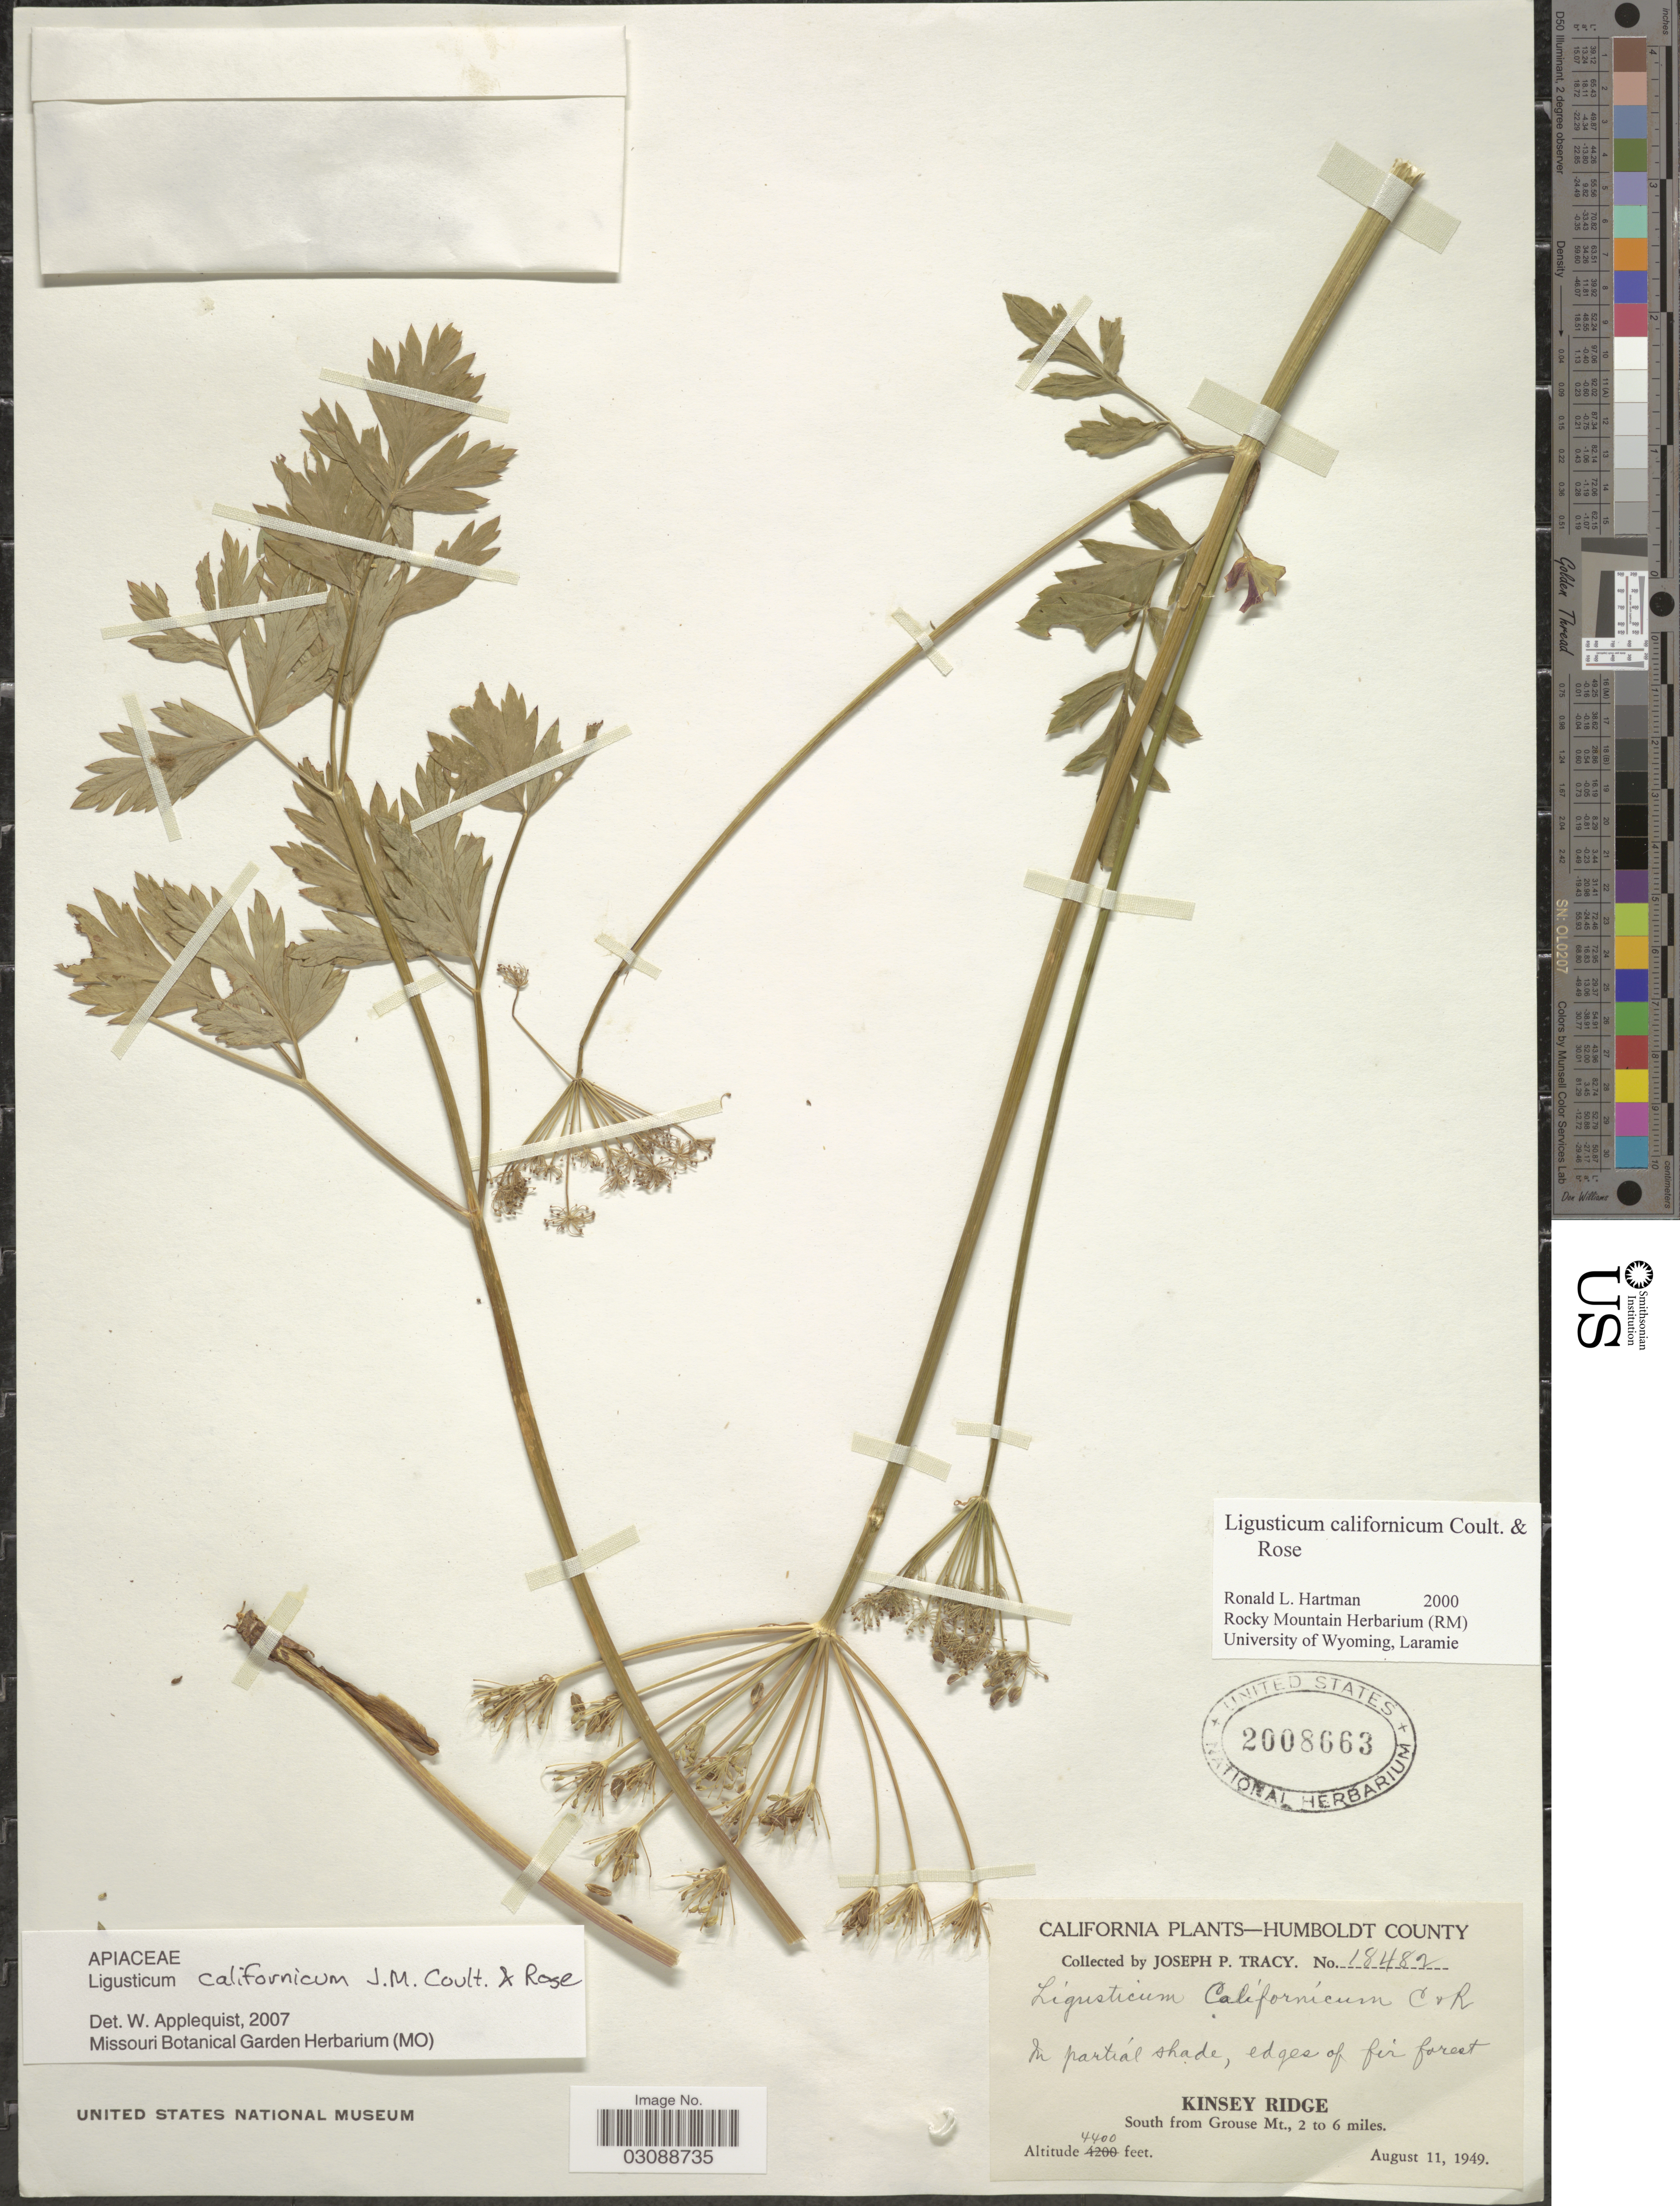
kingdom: Plantae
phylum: Tracheophyta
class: Magnoliopsida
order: Apiales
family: Apiaceae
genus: Ligusticum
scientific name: Ligusticum californicum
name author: J.M. Coult. & Rose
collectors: J. Tracy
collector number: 18482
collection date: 1949-08-11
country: United States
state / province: California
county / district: Humboldt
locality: Humboldt County. In partial shade, edges of fir forest. Kinsey Ridge. South from Grouse Mt., 2 to 6 miles.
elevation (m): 1341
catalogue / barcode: US 2008663